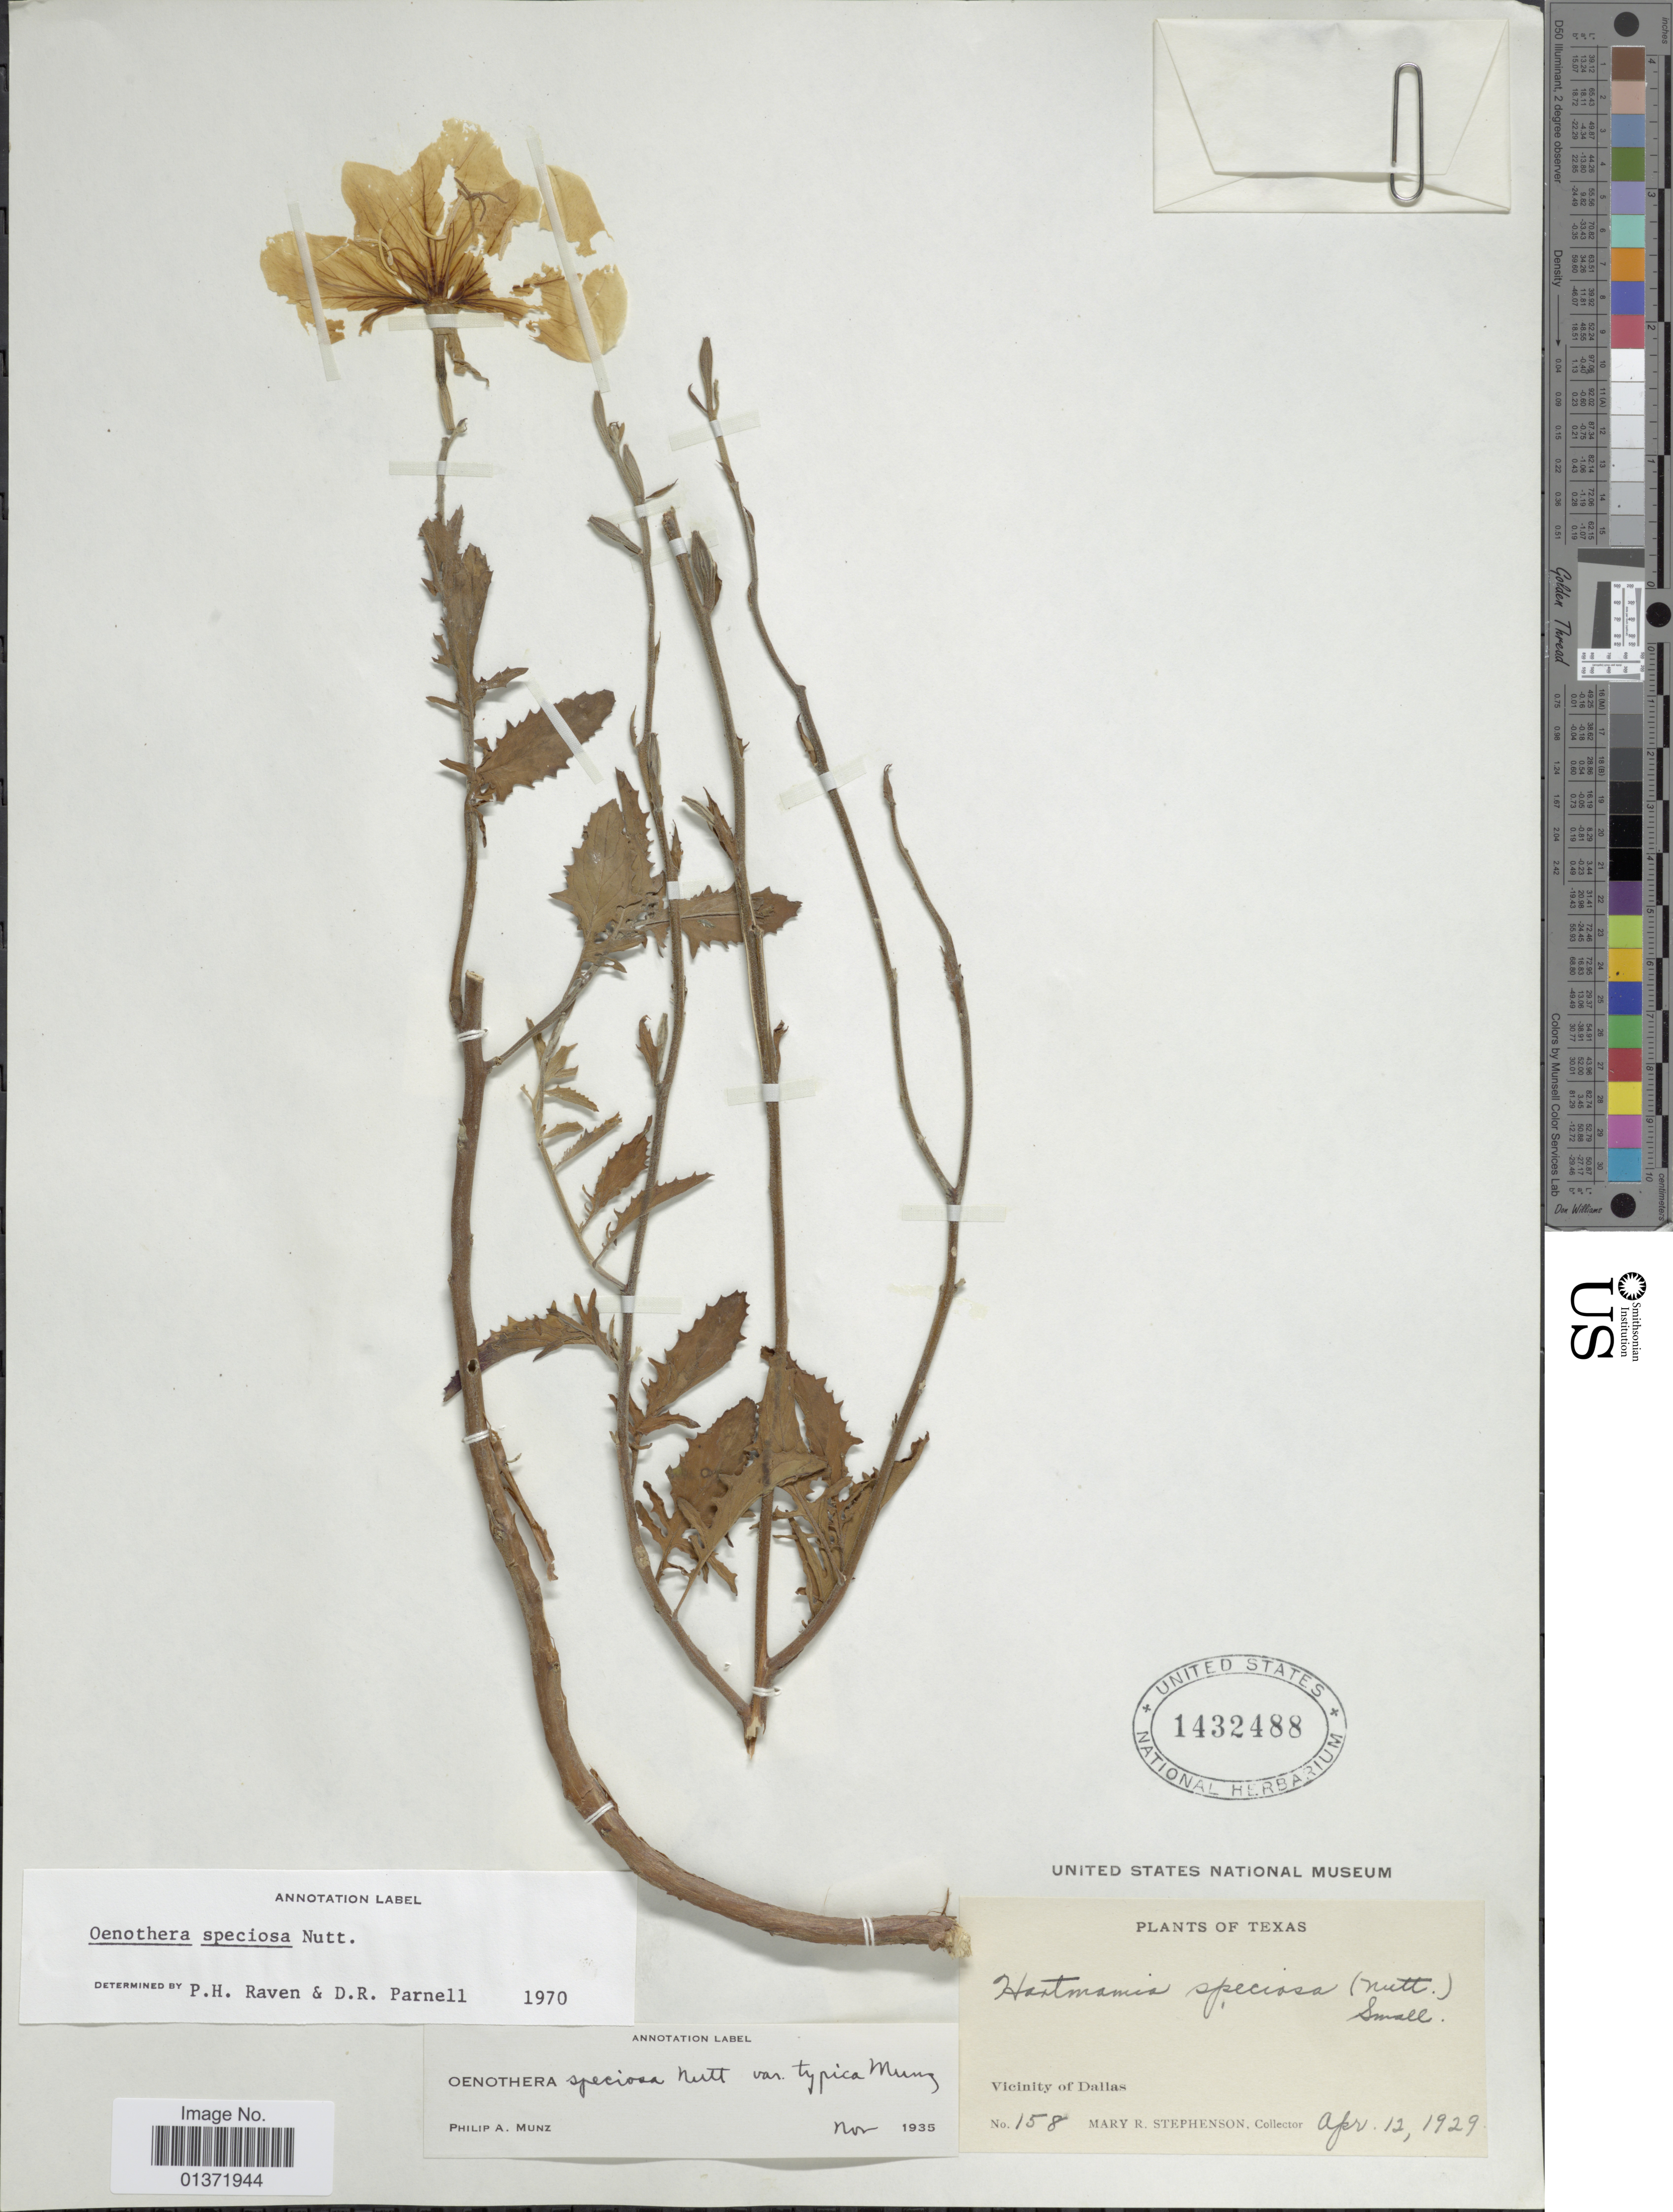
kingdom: Plantae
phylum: Tracheophyta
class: Magnoliopsida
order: Myrtales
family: Onagraceae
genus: Oenothera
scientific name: Oenothera speciosa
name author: Nutt.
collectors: M. Stephenson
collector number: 158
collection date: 1929-04-12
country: United States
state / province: Texas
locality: Vicinity of Dallas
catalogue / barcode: US 1432488